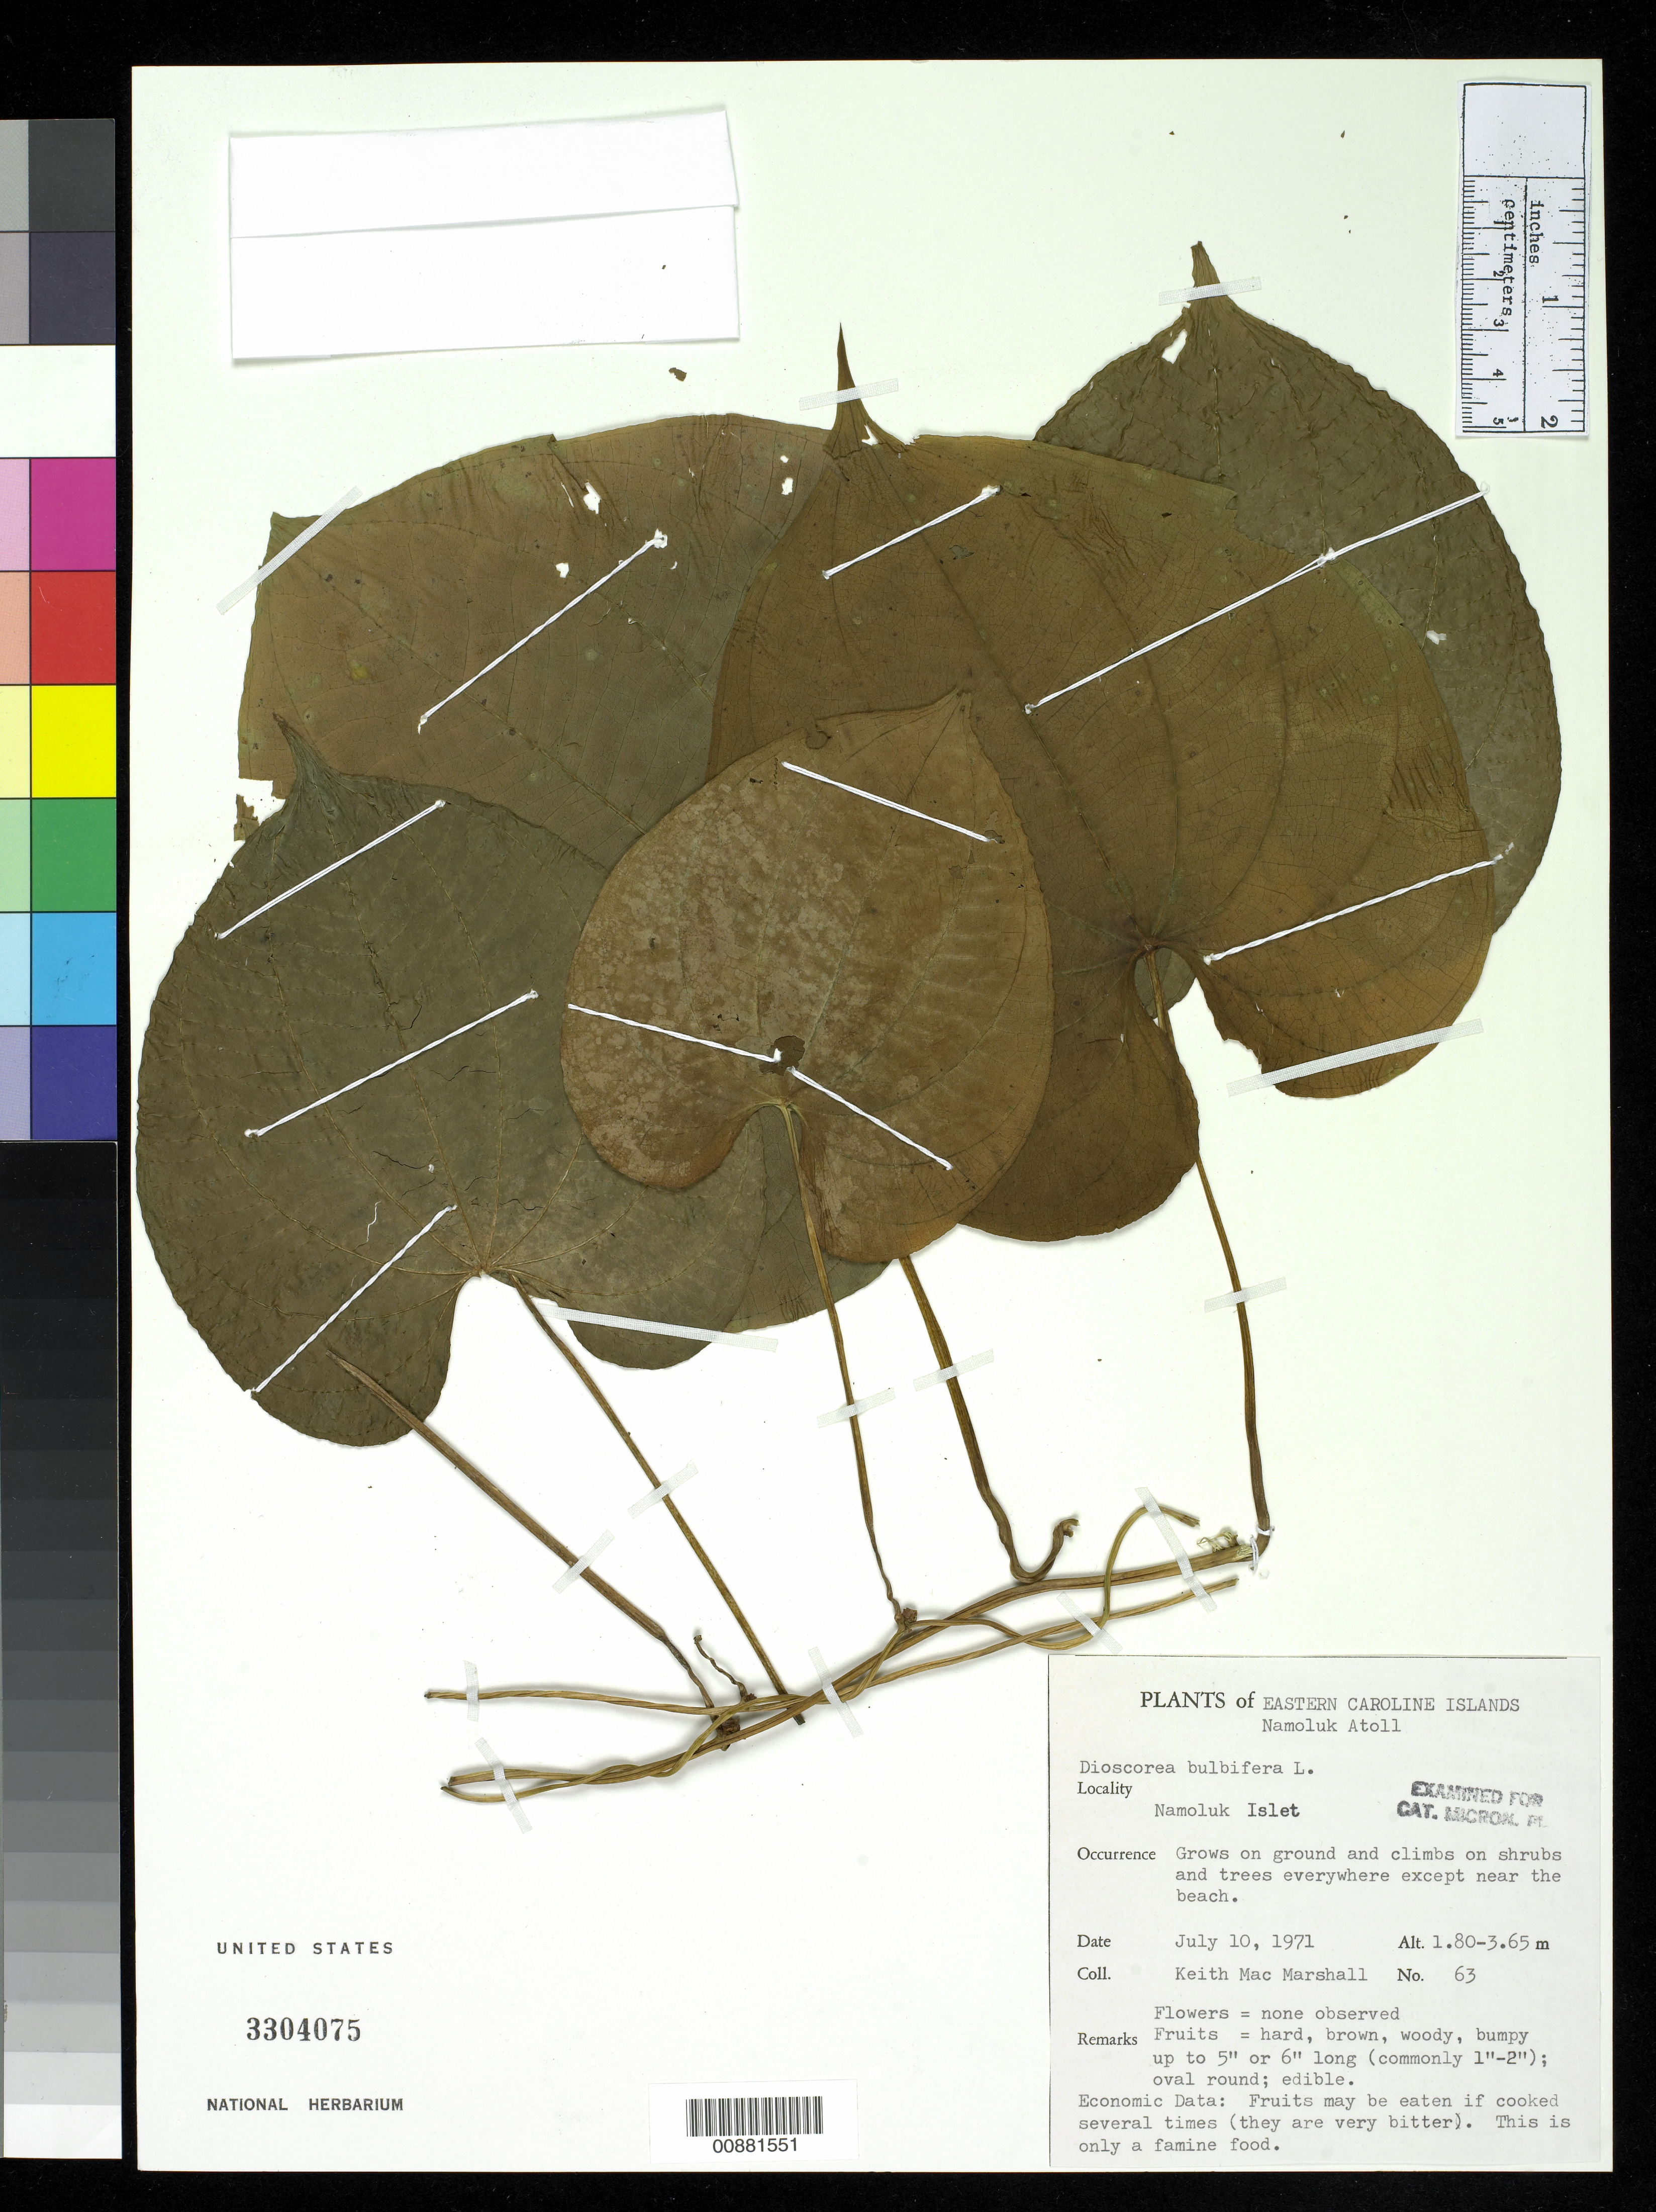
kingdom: Plantae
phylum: Tracheophyta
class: Liliopsida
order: Dioscoreales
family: Dioscoreaceae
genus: Dioscorea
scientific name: Dioscorea bulbifera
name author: L.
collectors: K. M. Marshall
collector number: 63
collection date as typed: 10 Jul 1971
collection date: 1971-07-10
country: Micronesia, Federated States of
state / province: Truk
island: Namokuk [Namoluk] Atoll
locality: Namoluk Islet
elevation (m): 1.8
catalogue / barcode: US 3304075